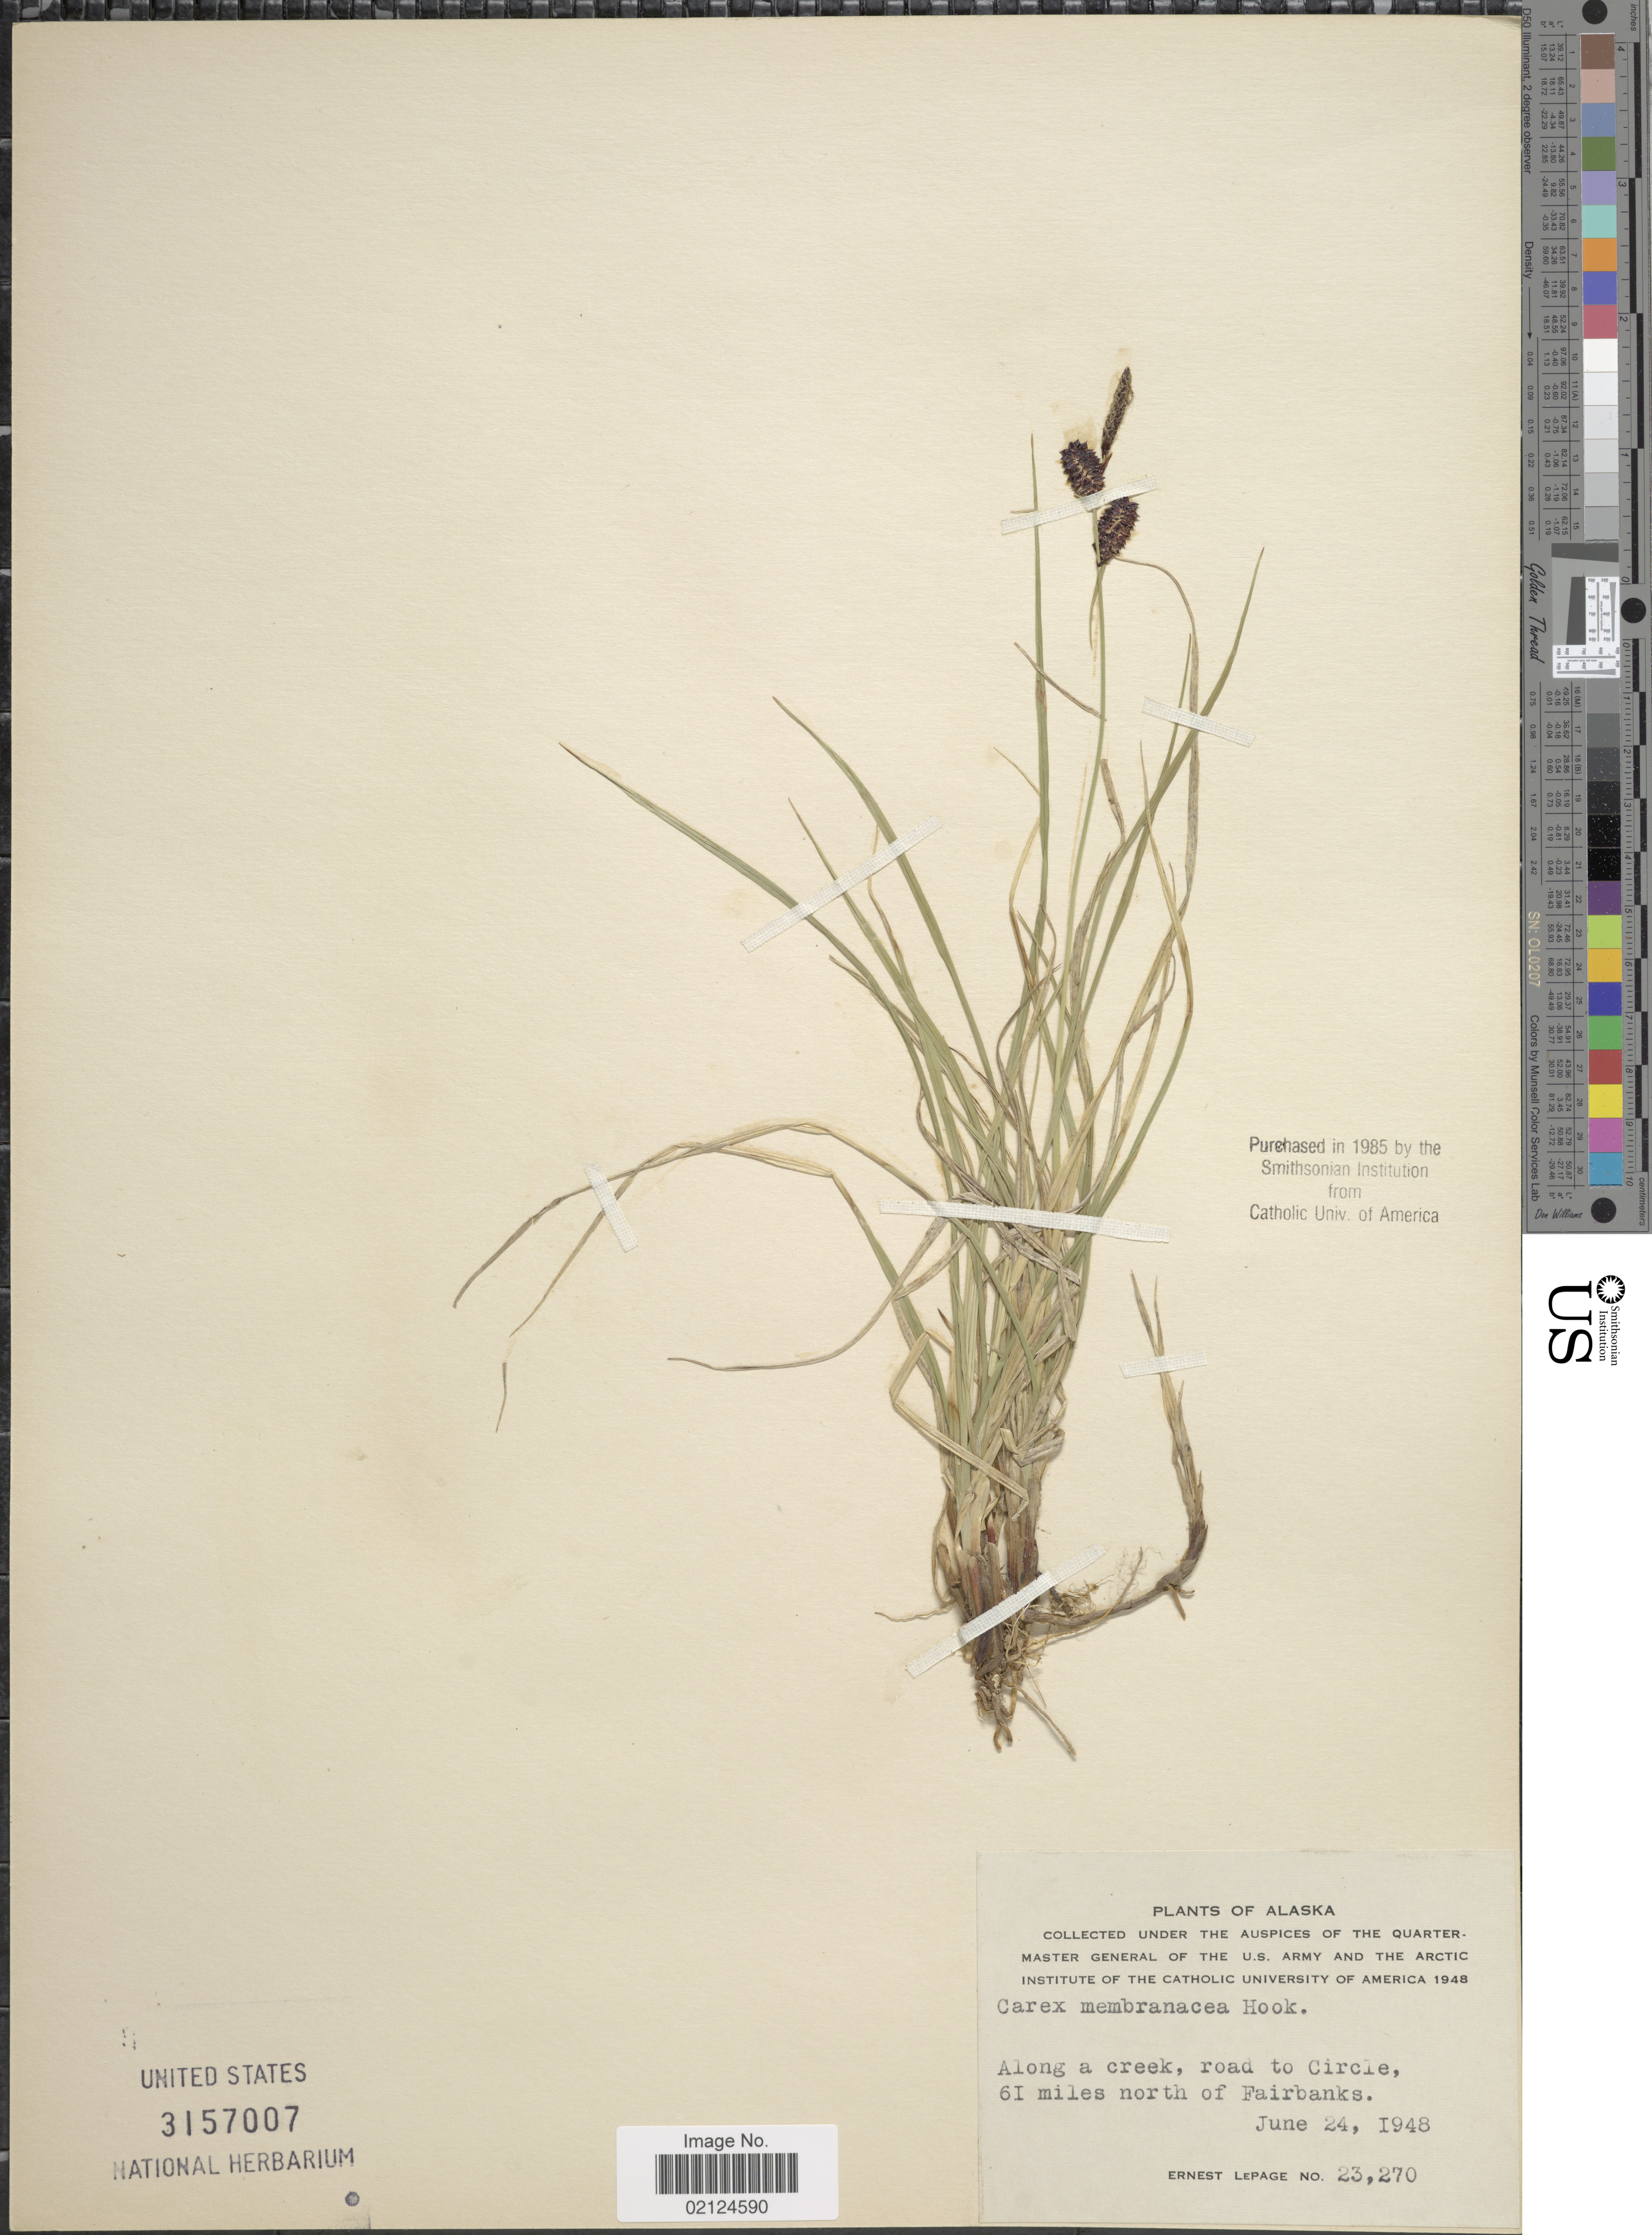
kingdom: Plantae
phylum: Tracheophyta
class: Liliopsida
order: Poales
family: Cyperaceae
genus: Carex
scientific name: Carex membranacea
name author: Hook.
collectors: E. Lepage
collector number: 23270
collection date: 1948-06-24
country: United States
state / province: Alaska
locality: Along a creek, road to Circle, 61 miles north of Fairbanks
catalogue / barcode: US 3157007